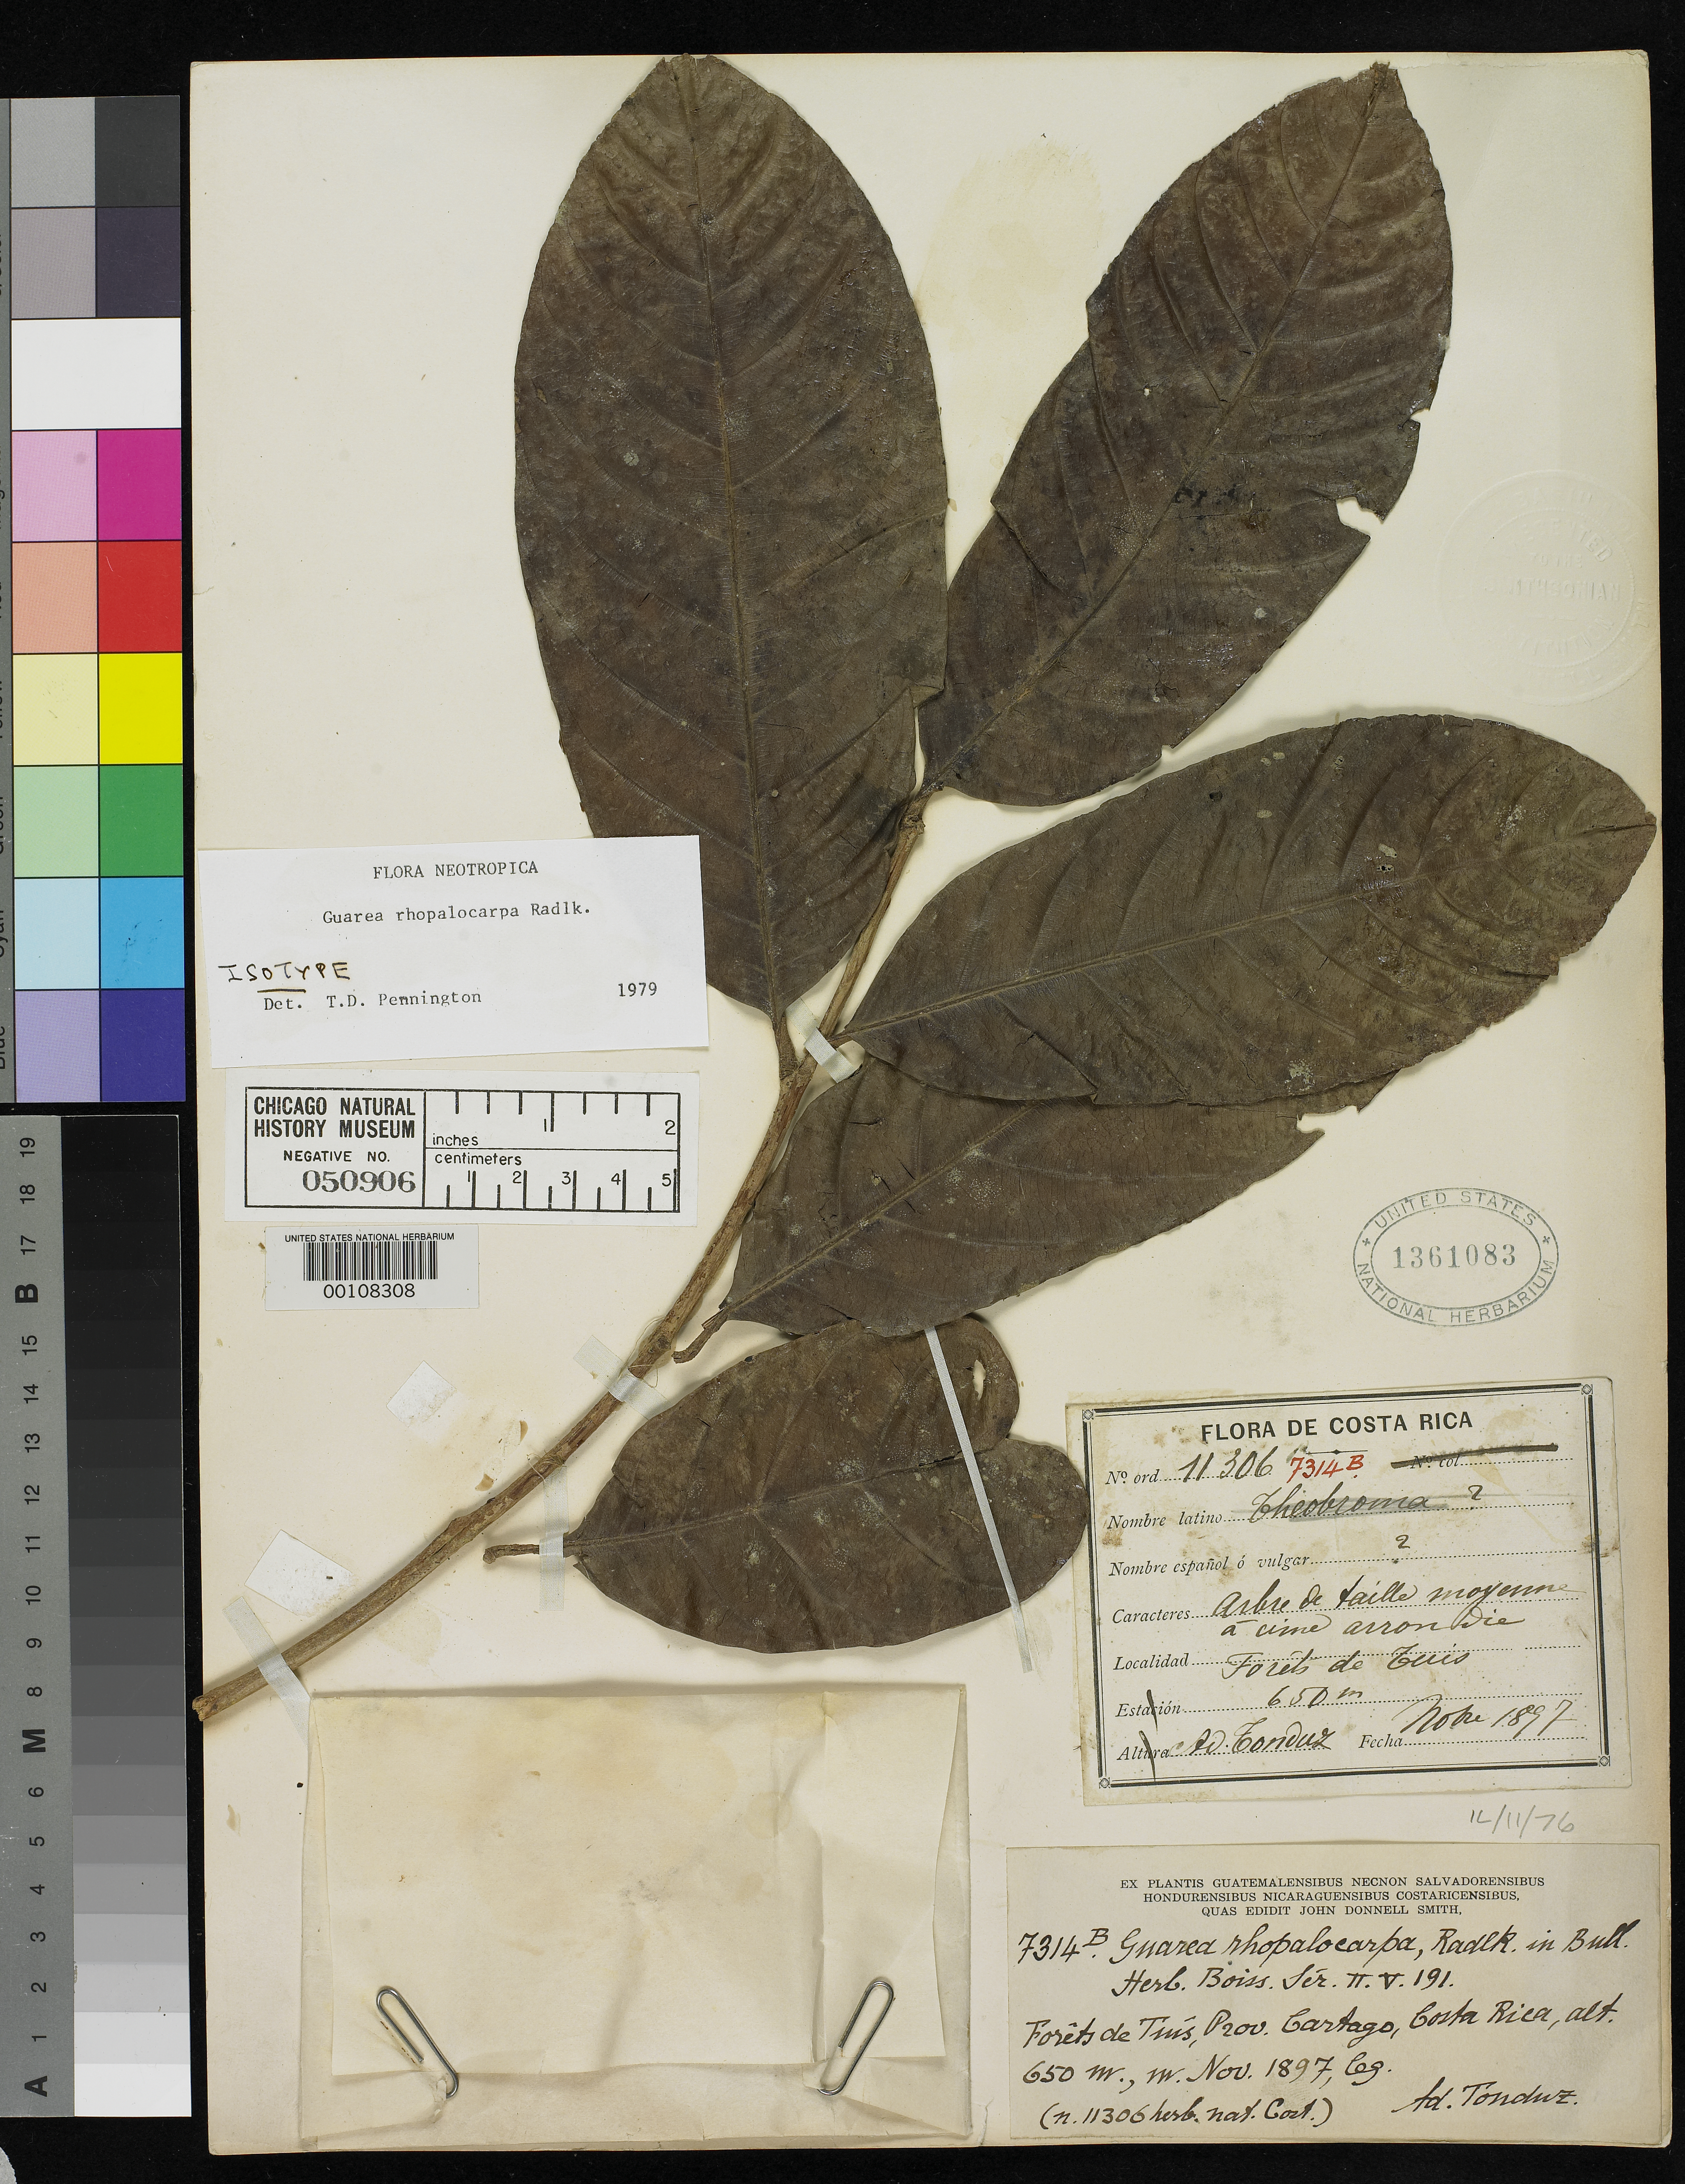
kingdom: Plantae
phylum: Tracheophyta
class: Magnoliopsida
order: Sapindales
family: Meliaceae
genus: Guarea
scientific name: Guarea rhopalocarpa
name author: Radlk.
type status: Isotype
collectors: A. Tonduz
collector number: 11306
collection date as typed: Nov 1897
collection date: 1897-11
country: Costa Rica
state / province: Cartago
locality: Forests de Tuis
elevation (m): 650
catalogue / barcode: US 1361083